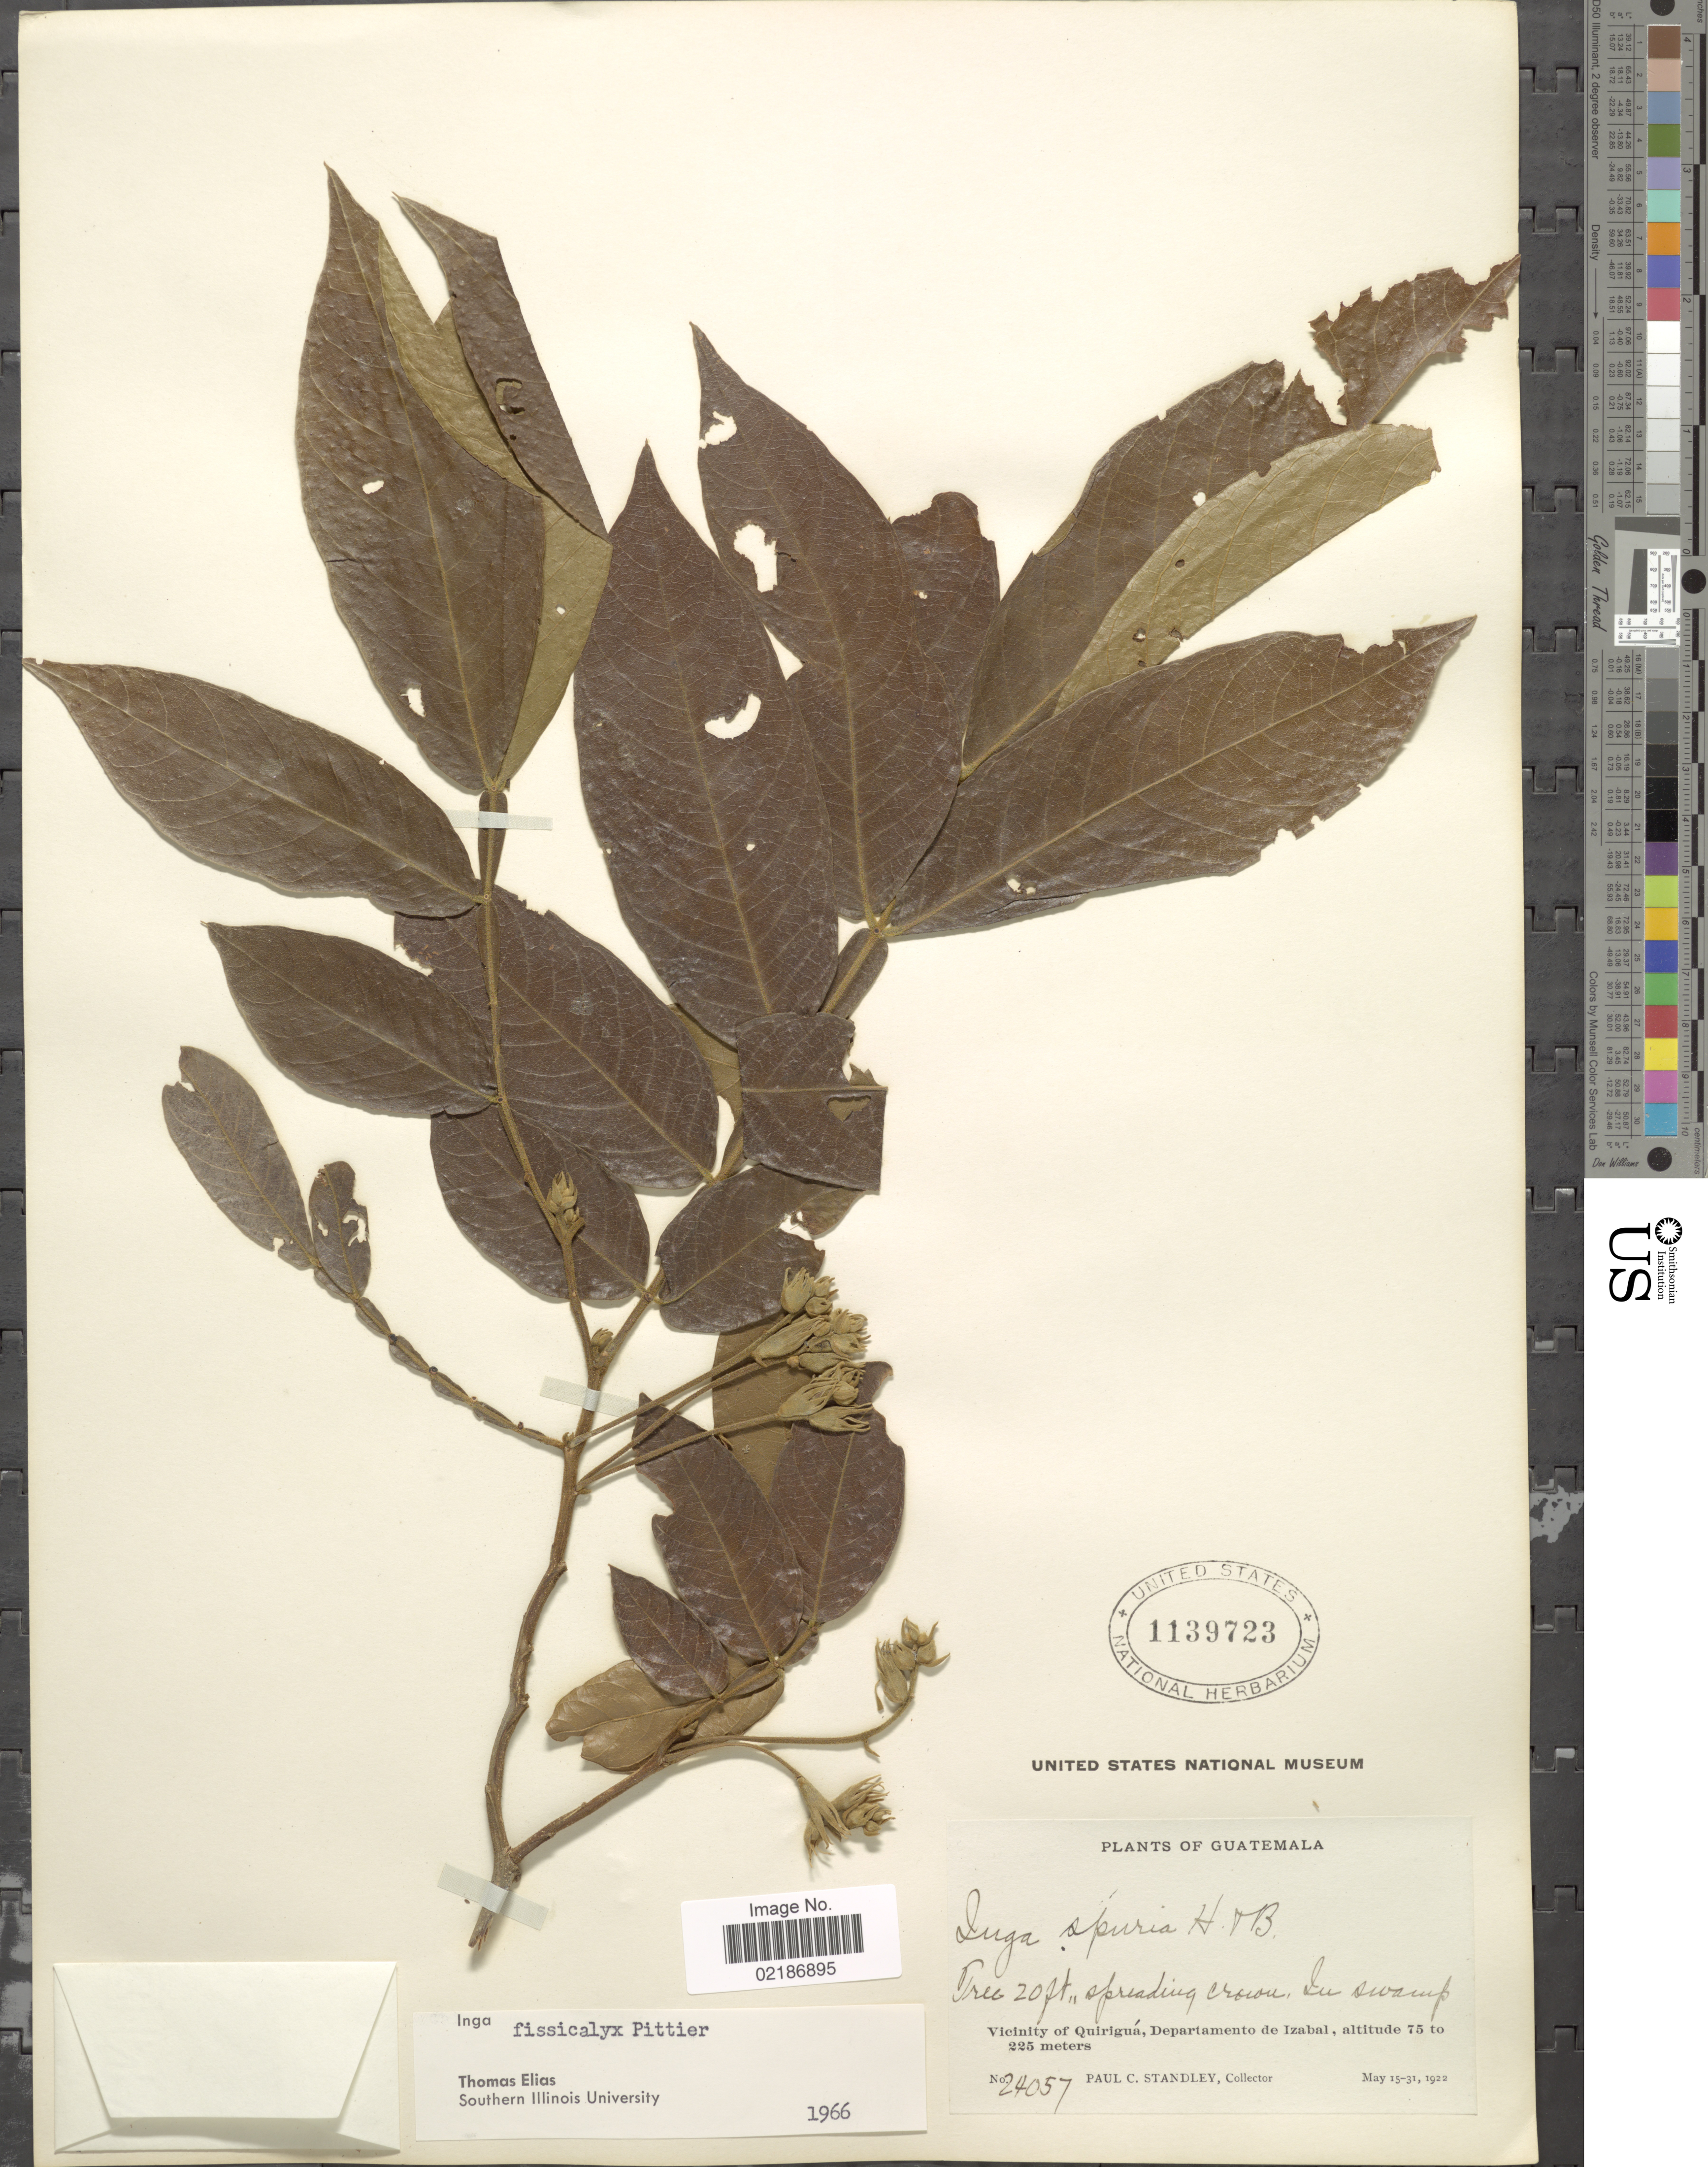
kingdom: Plantae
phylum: Tracheophyta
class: Magnoliopsida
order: Fabales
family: Fabaceae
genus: Inga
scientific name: Inga vera subsp. vera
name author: Willd.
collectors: P. C. Standley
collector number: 24057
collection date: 1922-05-15/1922-05-31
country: Guatemala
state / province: Izabal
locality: Vicinity of Quirigua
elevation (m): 75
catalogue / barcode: US 1139723